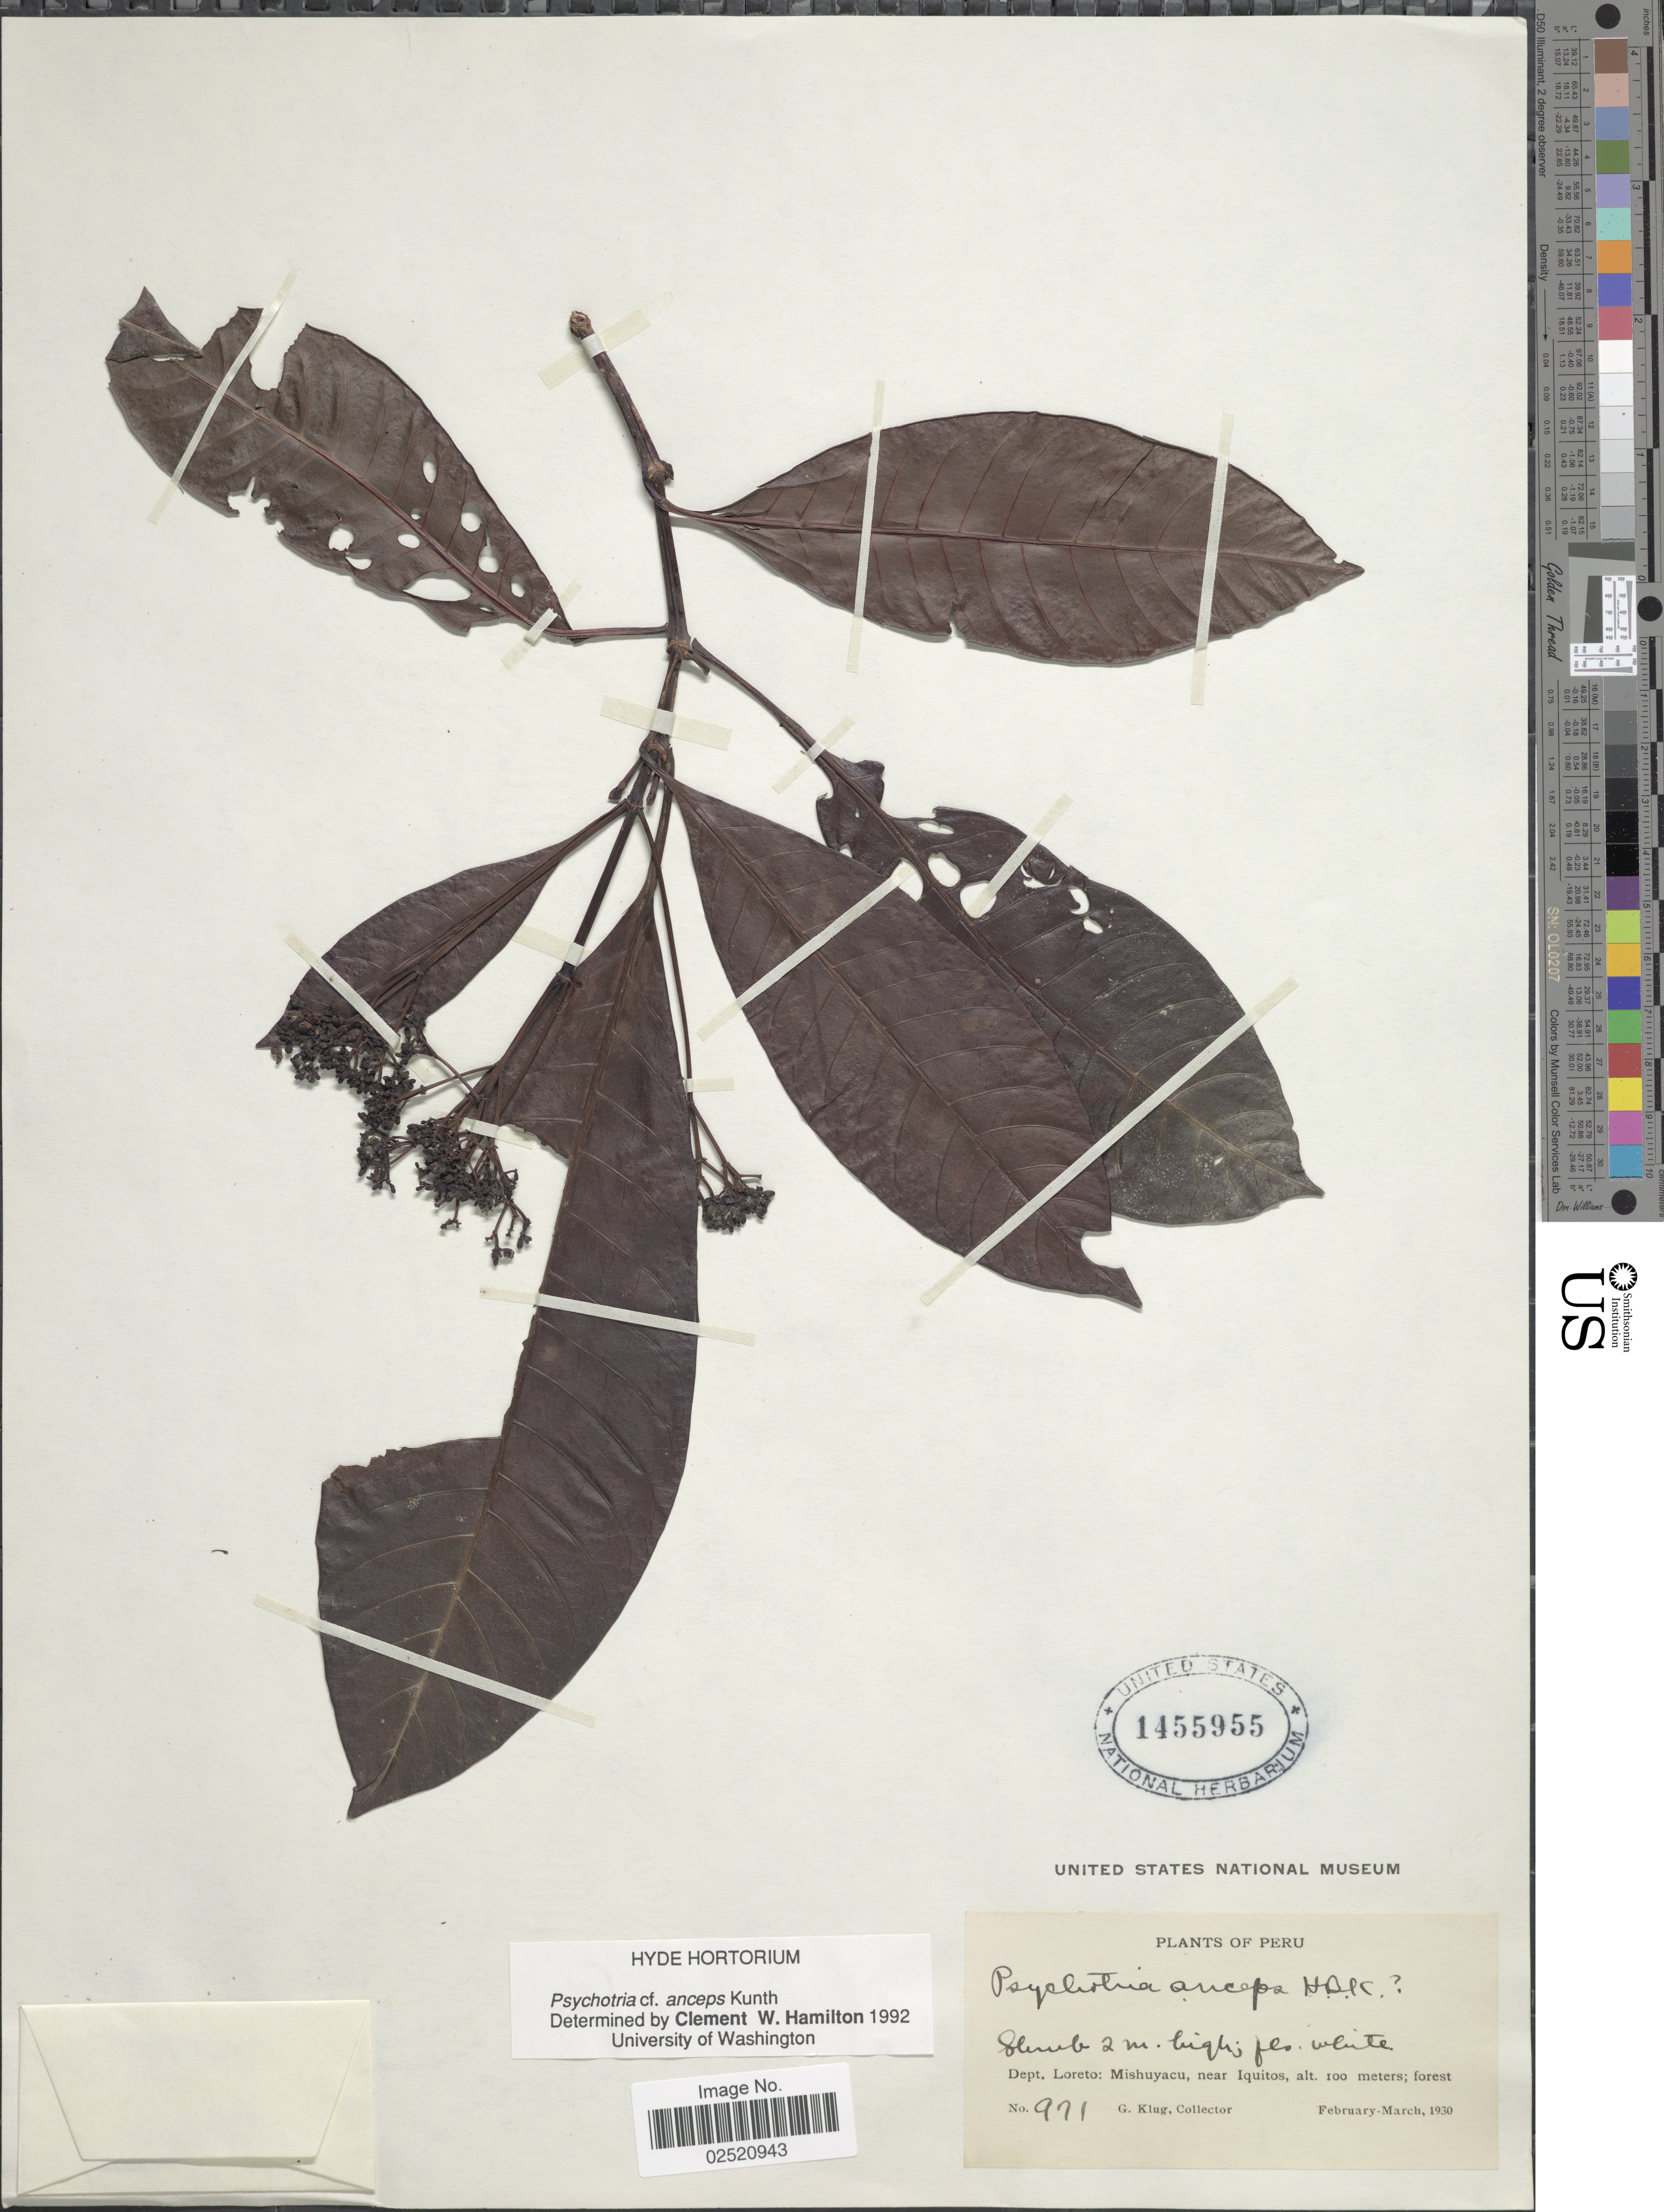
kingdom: Plantae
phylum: Tracheophyta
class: Magnoliopsida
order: Gentianales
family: Rubiaceae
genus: Psychotria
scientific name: Psychotria anceps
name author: Kunth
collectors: G. Klug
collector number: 971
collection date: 1930-02/1930-03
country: Peru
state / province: Loreto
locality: Mishuyacu, near Iquitos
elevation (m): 100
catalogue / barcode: US 1455955